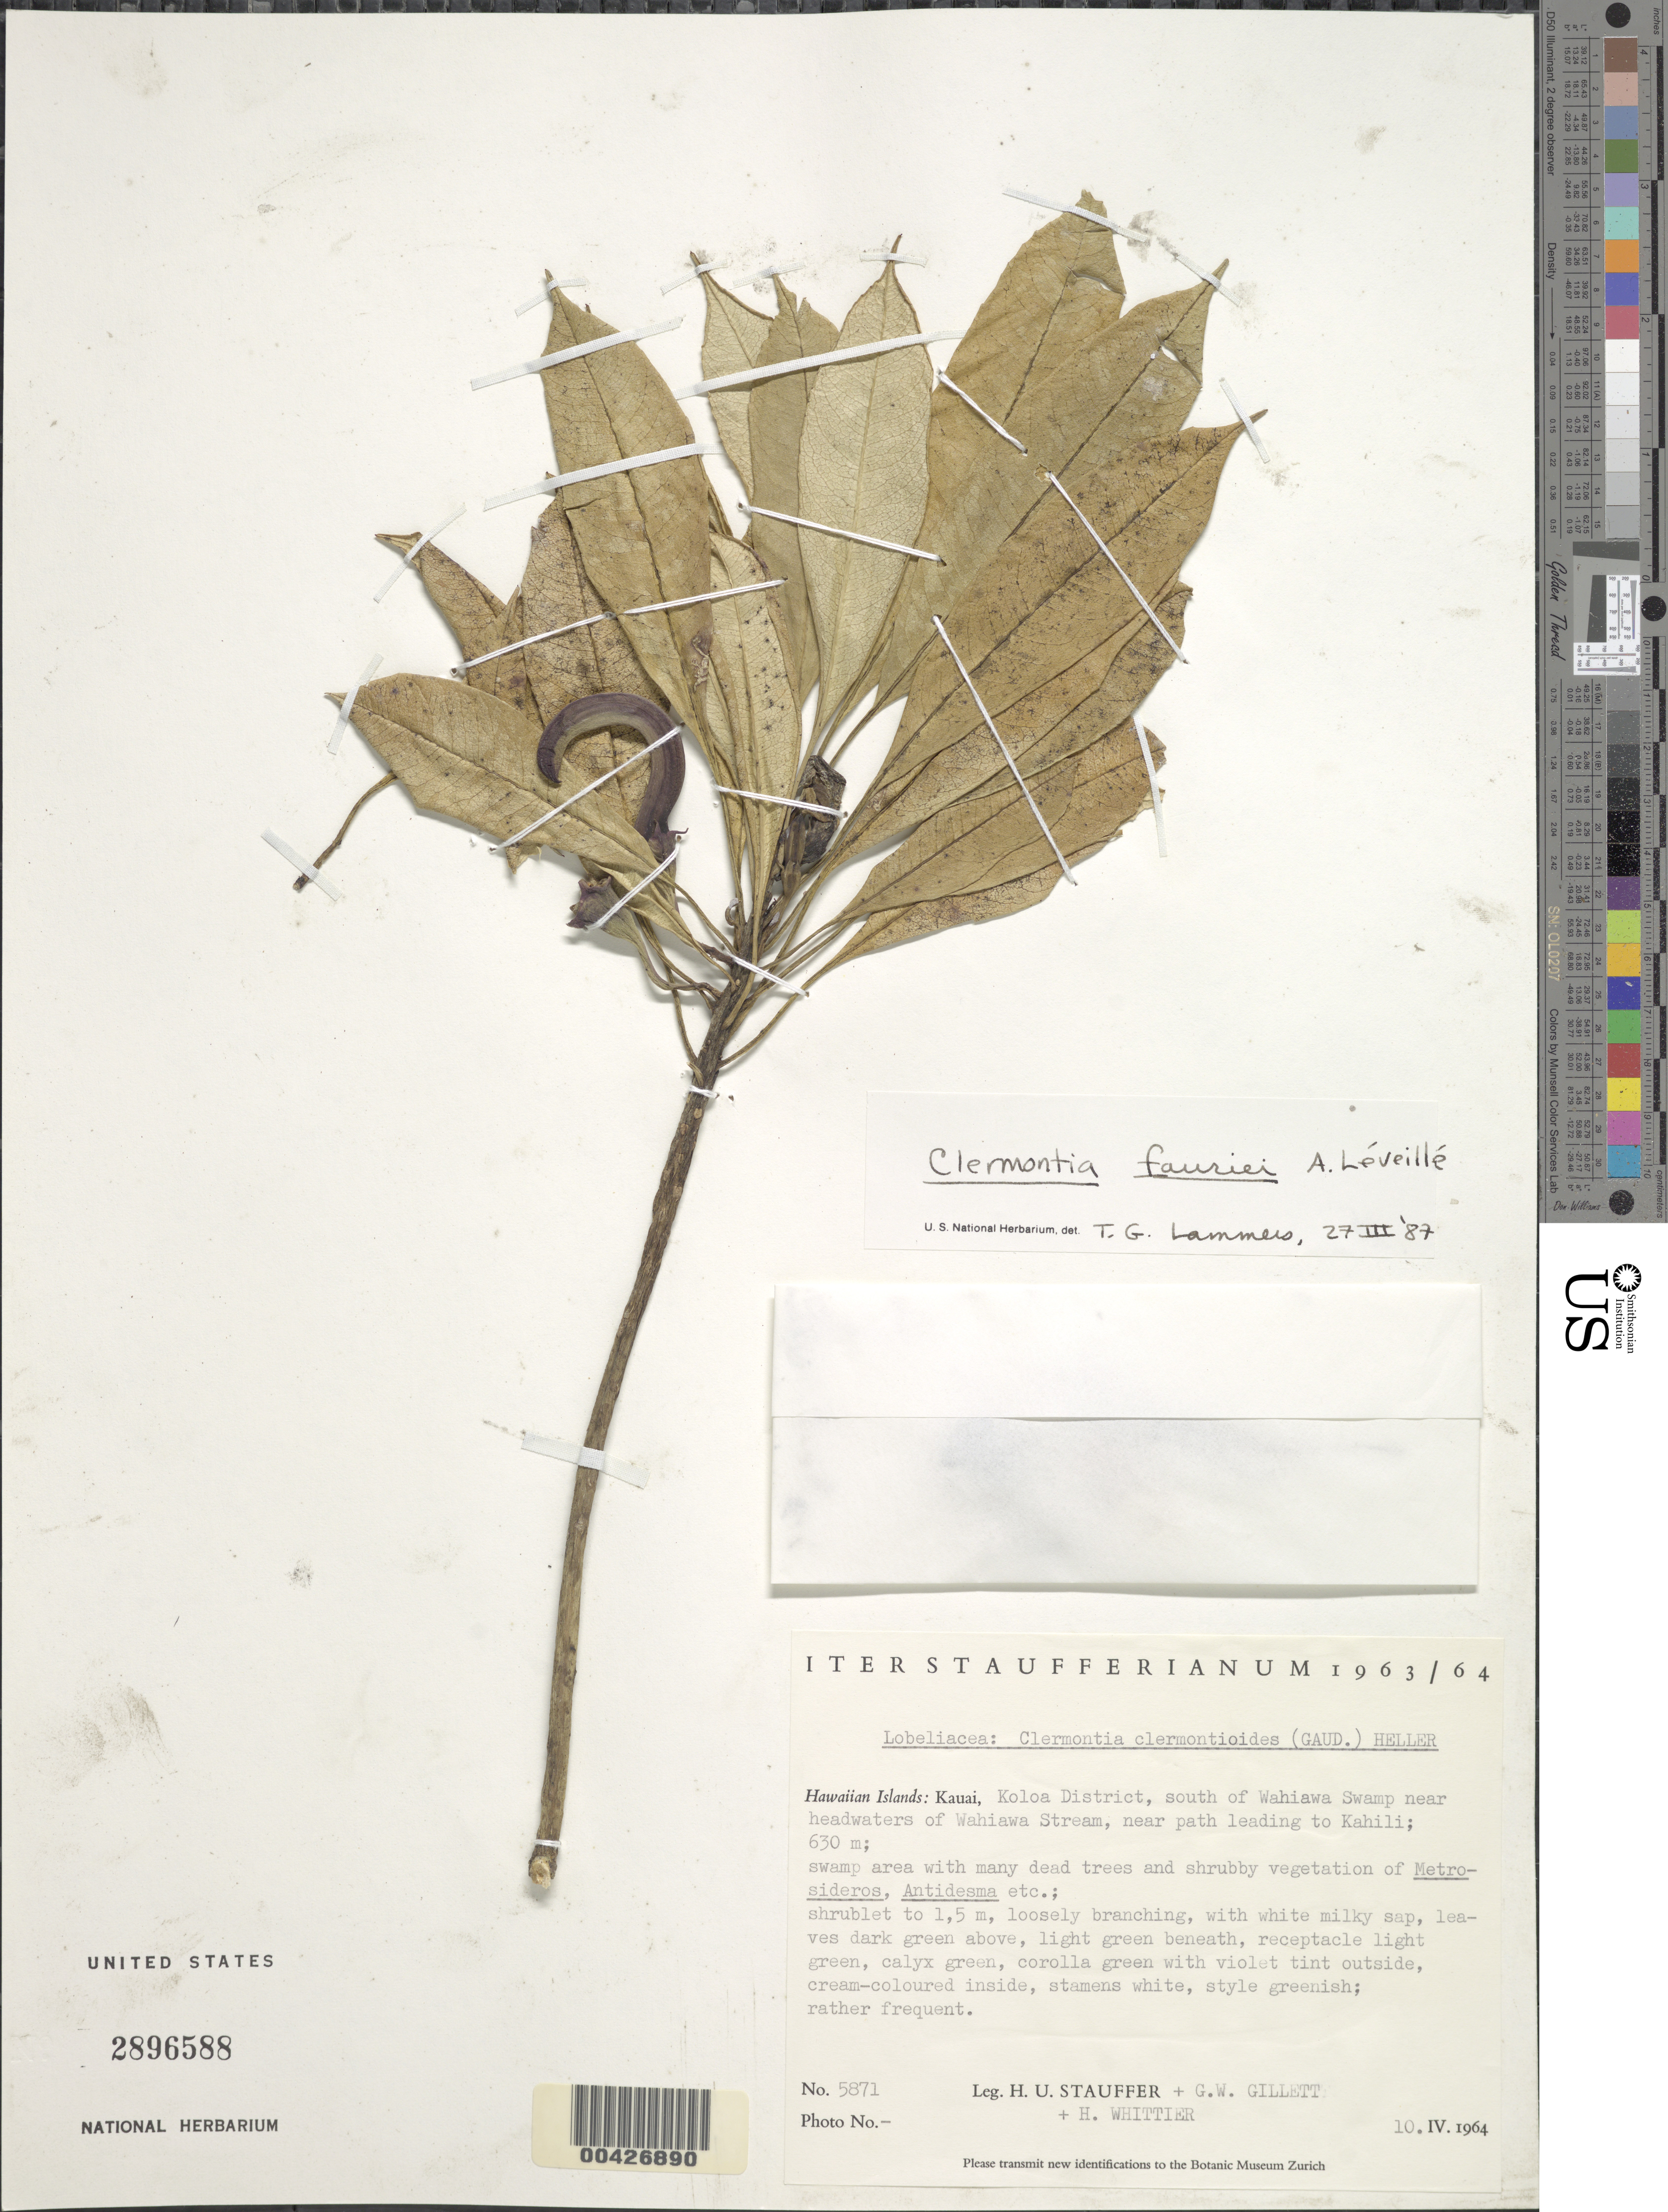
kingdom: Plantae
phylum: Tracheophyta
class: Magnoliopsida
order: Asterales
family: Campanulaceae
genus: Clermontia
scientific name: Clermontia fauriei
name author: H. Lév.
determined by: Lammers, T. G.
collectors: H. U. Stauffer, G. Gillett & H. Whittier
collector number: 5871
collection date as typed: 10 Apr 1964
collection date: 1964-04-10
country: United States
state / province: Hawaii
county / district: Kauai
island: Kaua'i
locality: Koloa District, S of Wahiawa Swamp near headwaters of Wahiawa Stream, near path leading to Kahili.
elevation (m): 630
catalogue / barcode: US 2896588